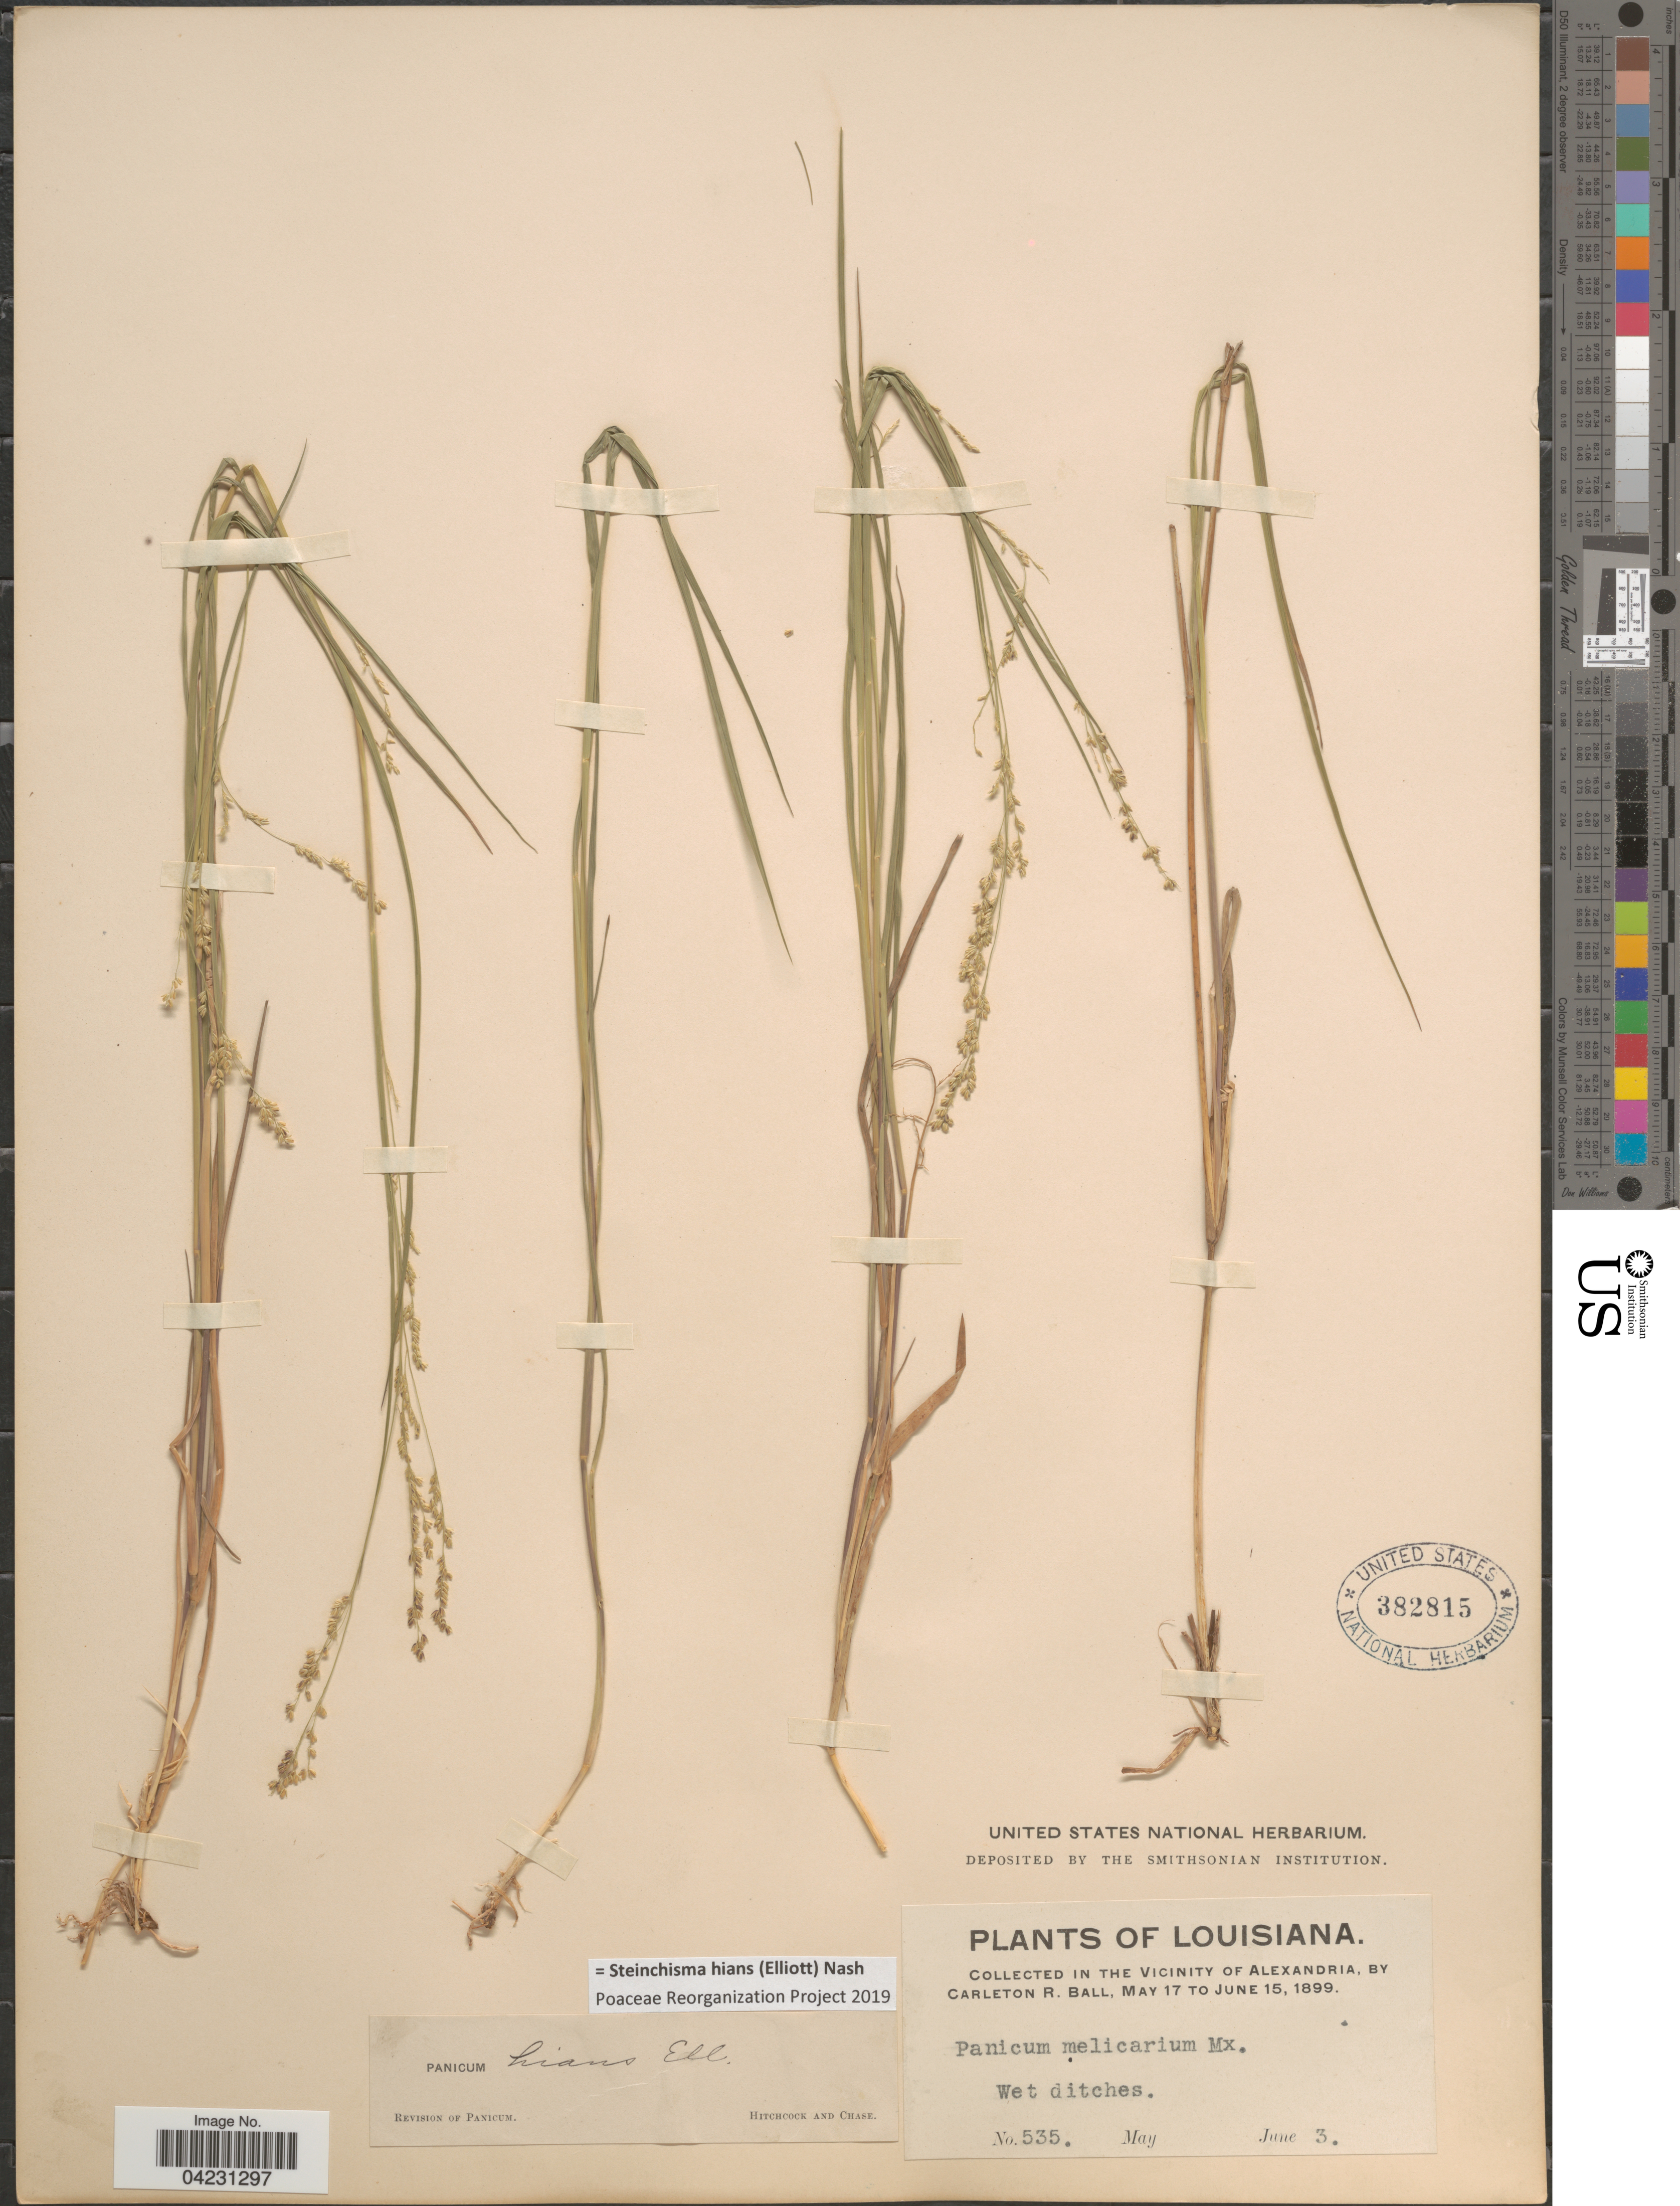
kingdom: Plantae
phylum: Tracheophyta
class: Liliopsida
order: Poales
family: Poaceae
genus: Steinchisma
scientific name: Steinchisma hians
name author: (Elliott) Nash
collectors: C. R. Ball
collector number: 535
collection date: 1899-06-03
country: United States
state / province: Louisiana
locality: In the Vicinity of Alexandria.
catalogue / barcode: US 382815